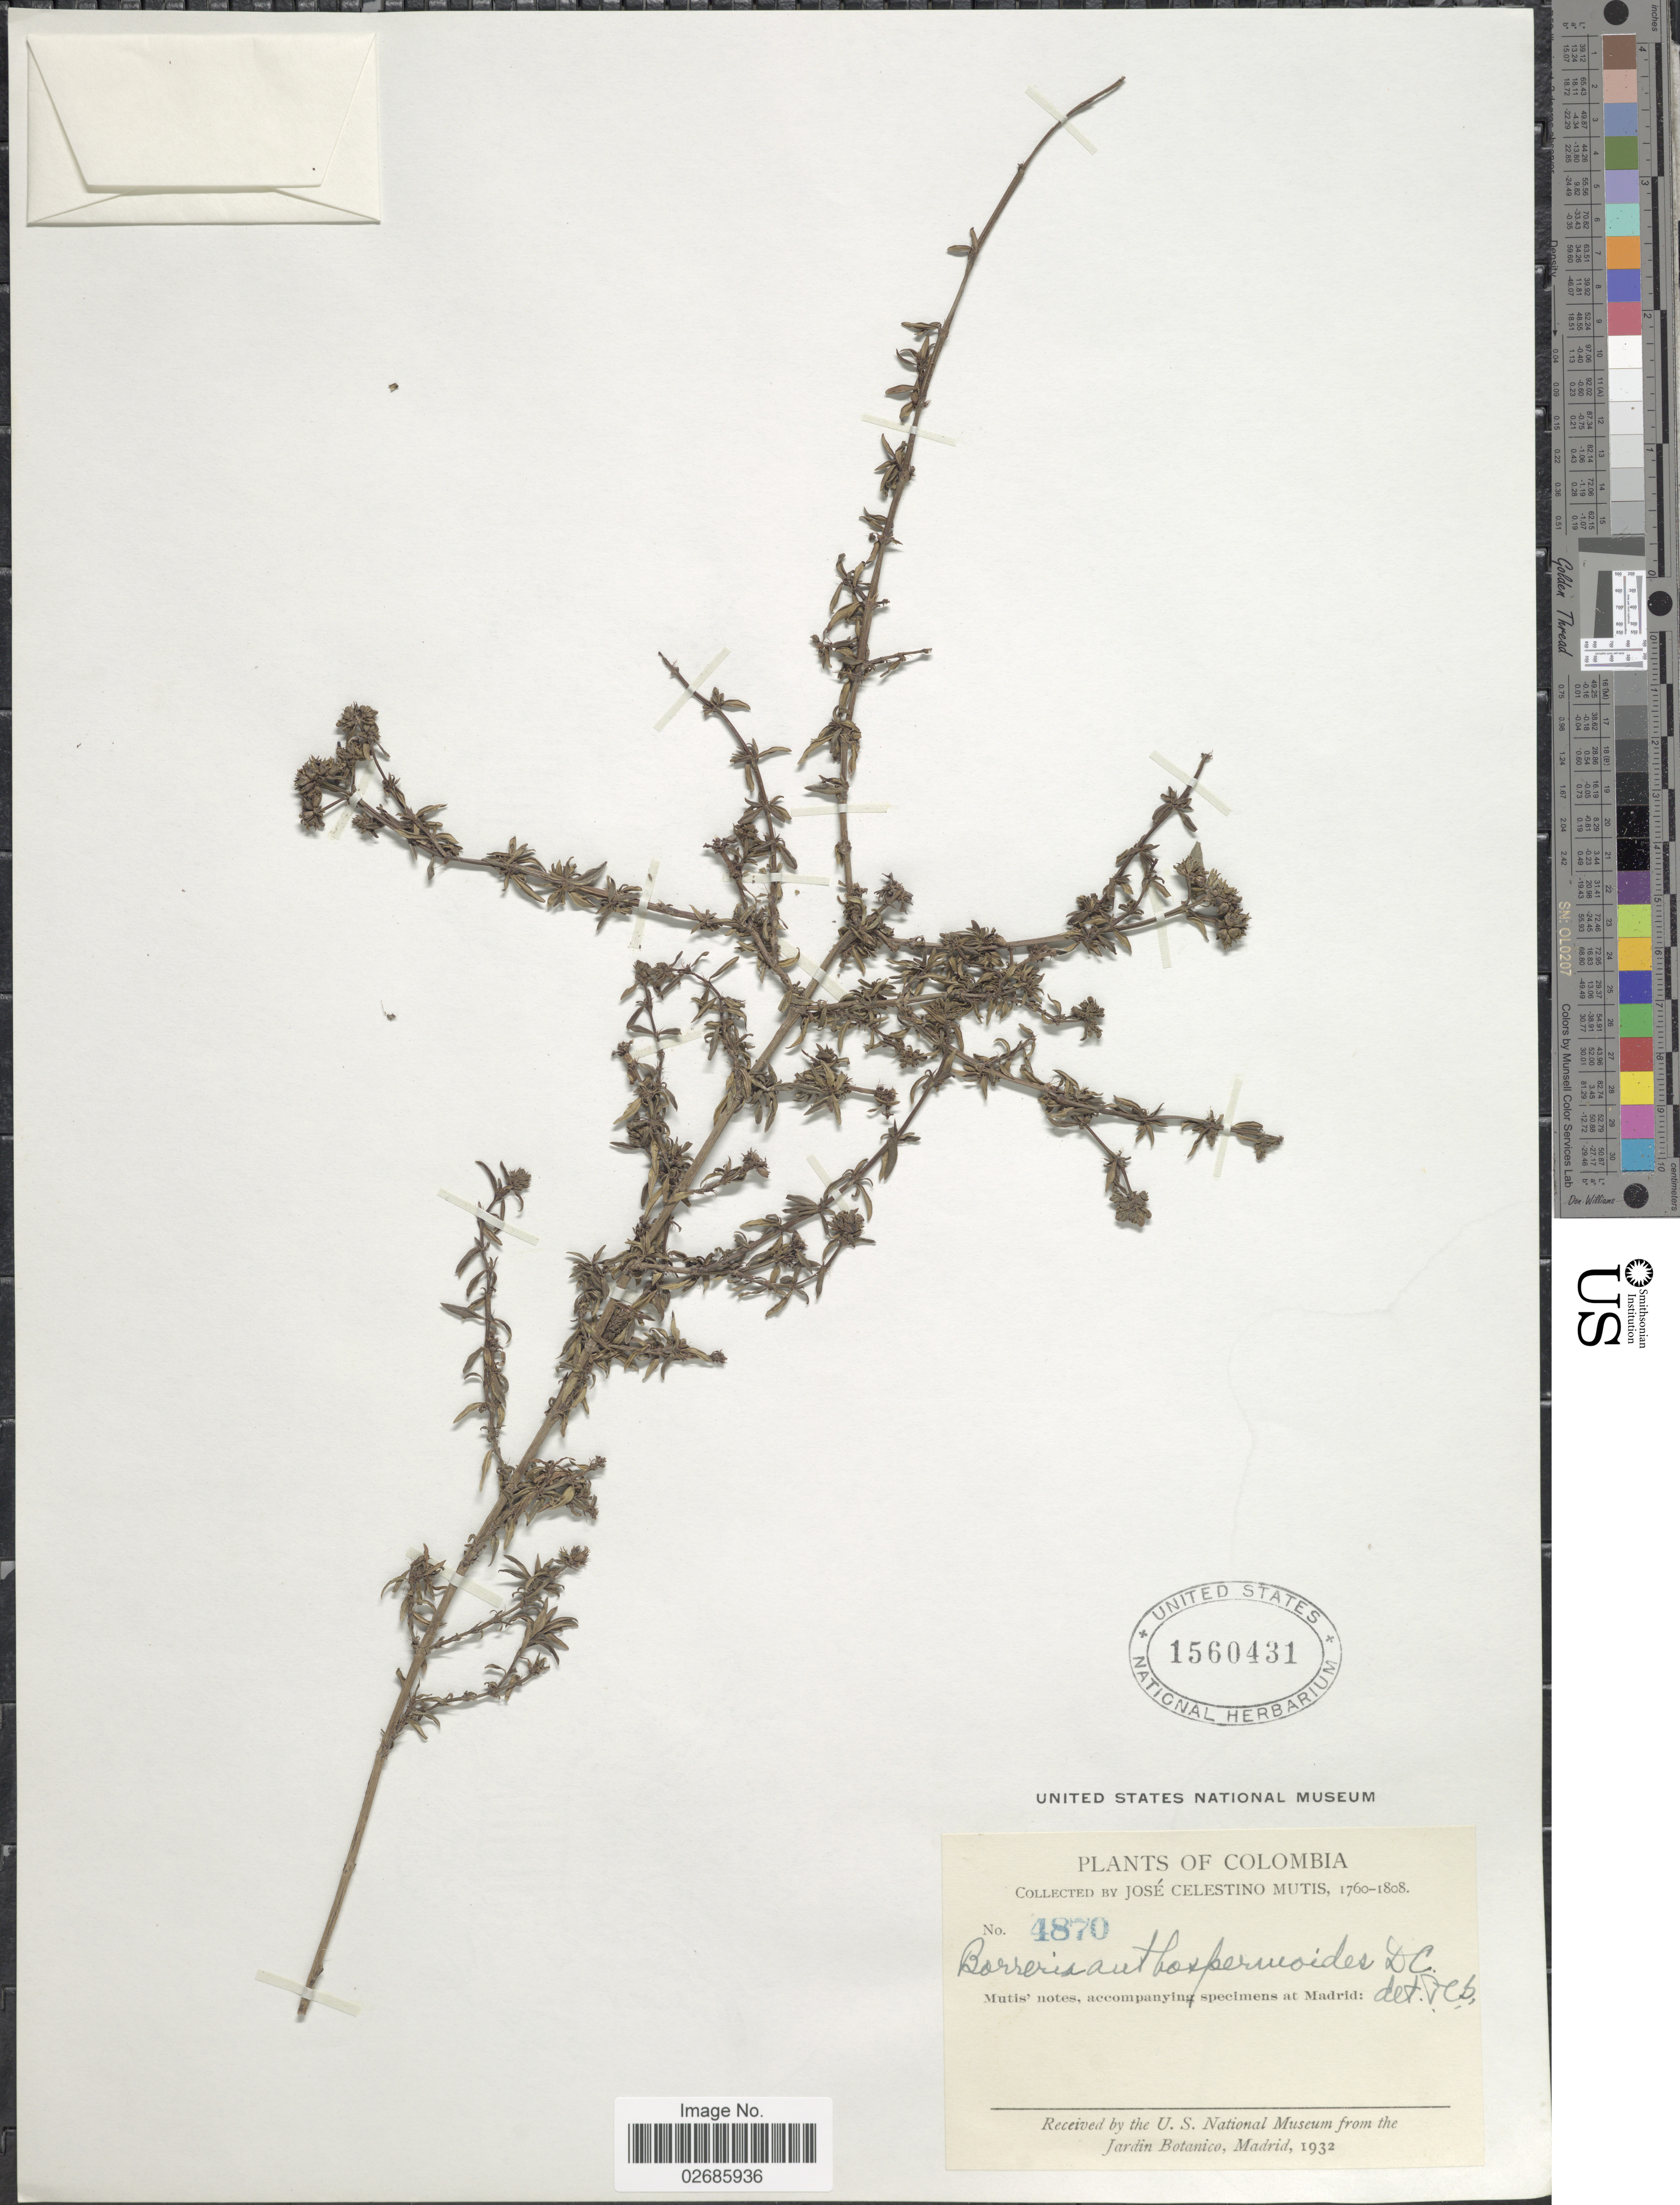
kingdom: Plantae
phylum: Tracheophyta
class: Magnoliopsida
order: Gentianales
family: Rubiaceae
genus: Borreria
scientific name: Borreria anthospermoides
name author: DC.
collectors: J. C. B. Mutis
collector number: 4870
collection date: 1760/1808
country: Colombia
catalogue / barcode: US 1560431